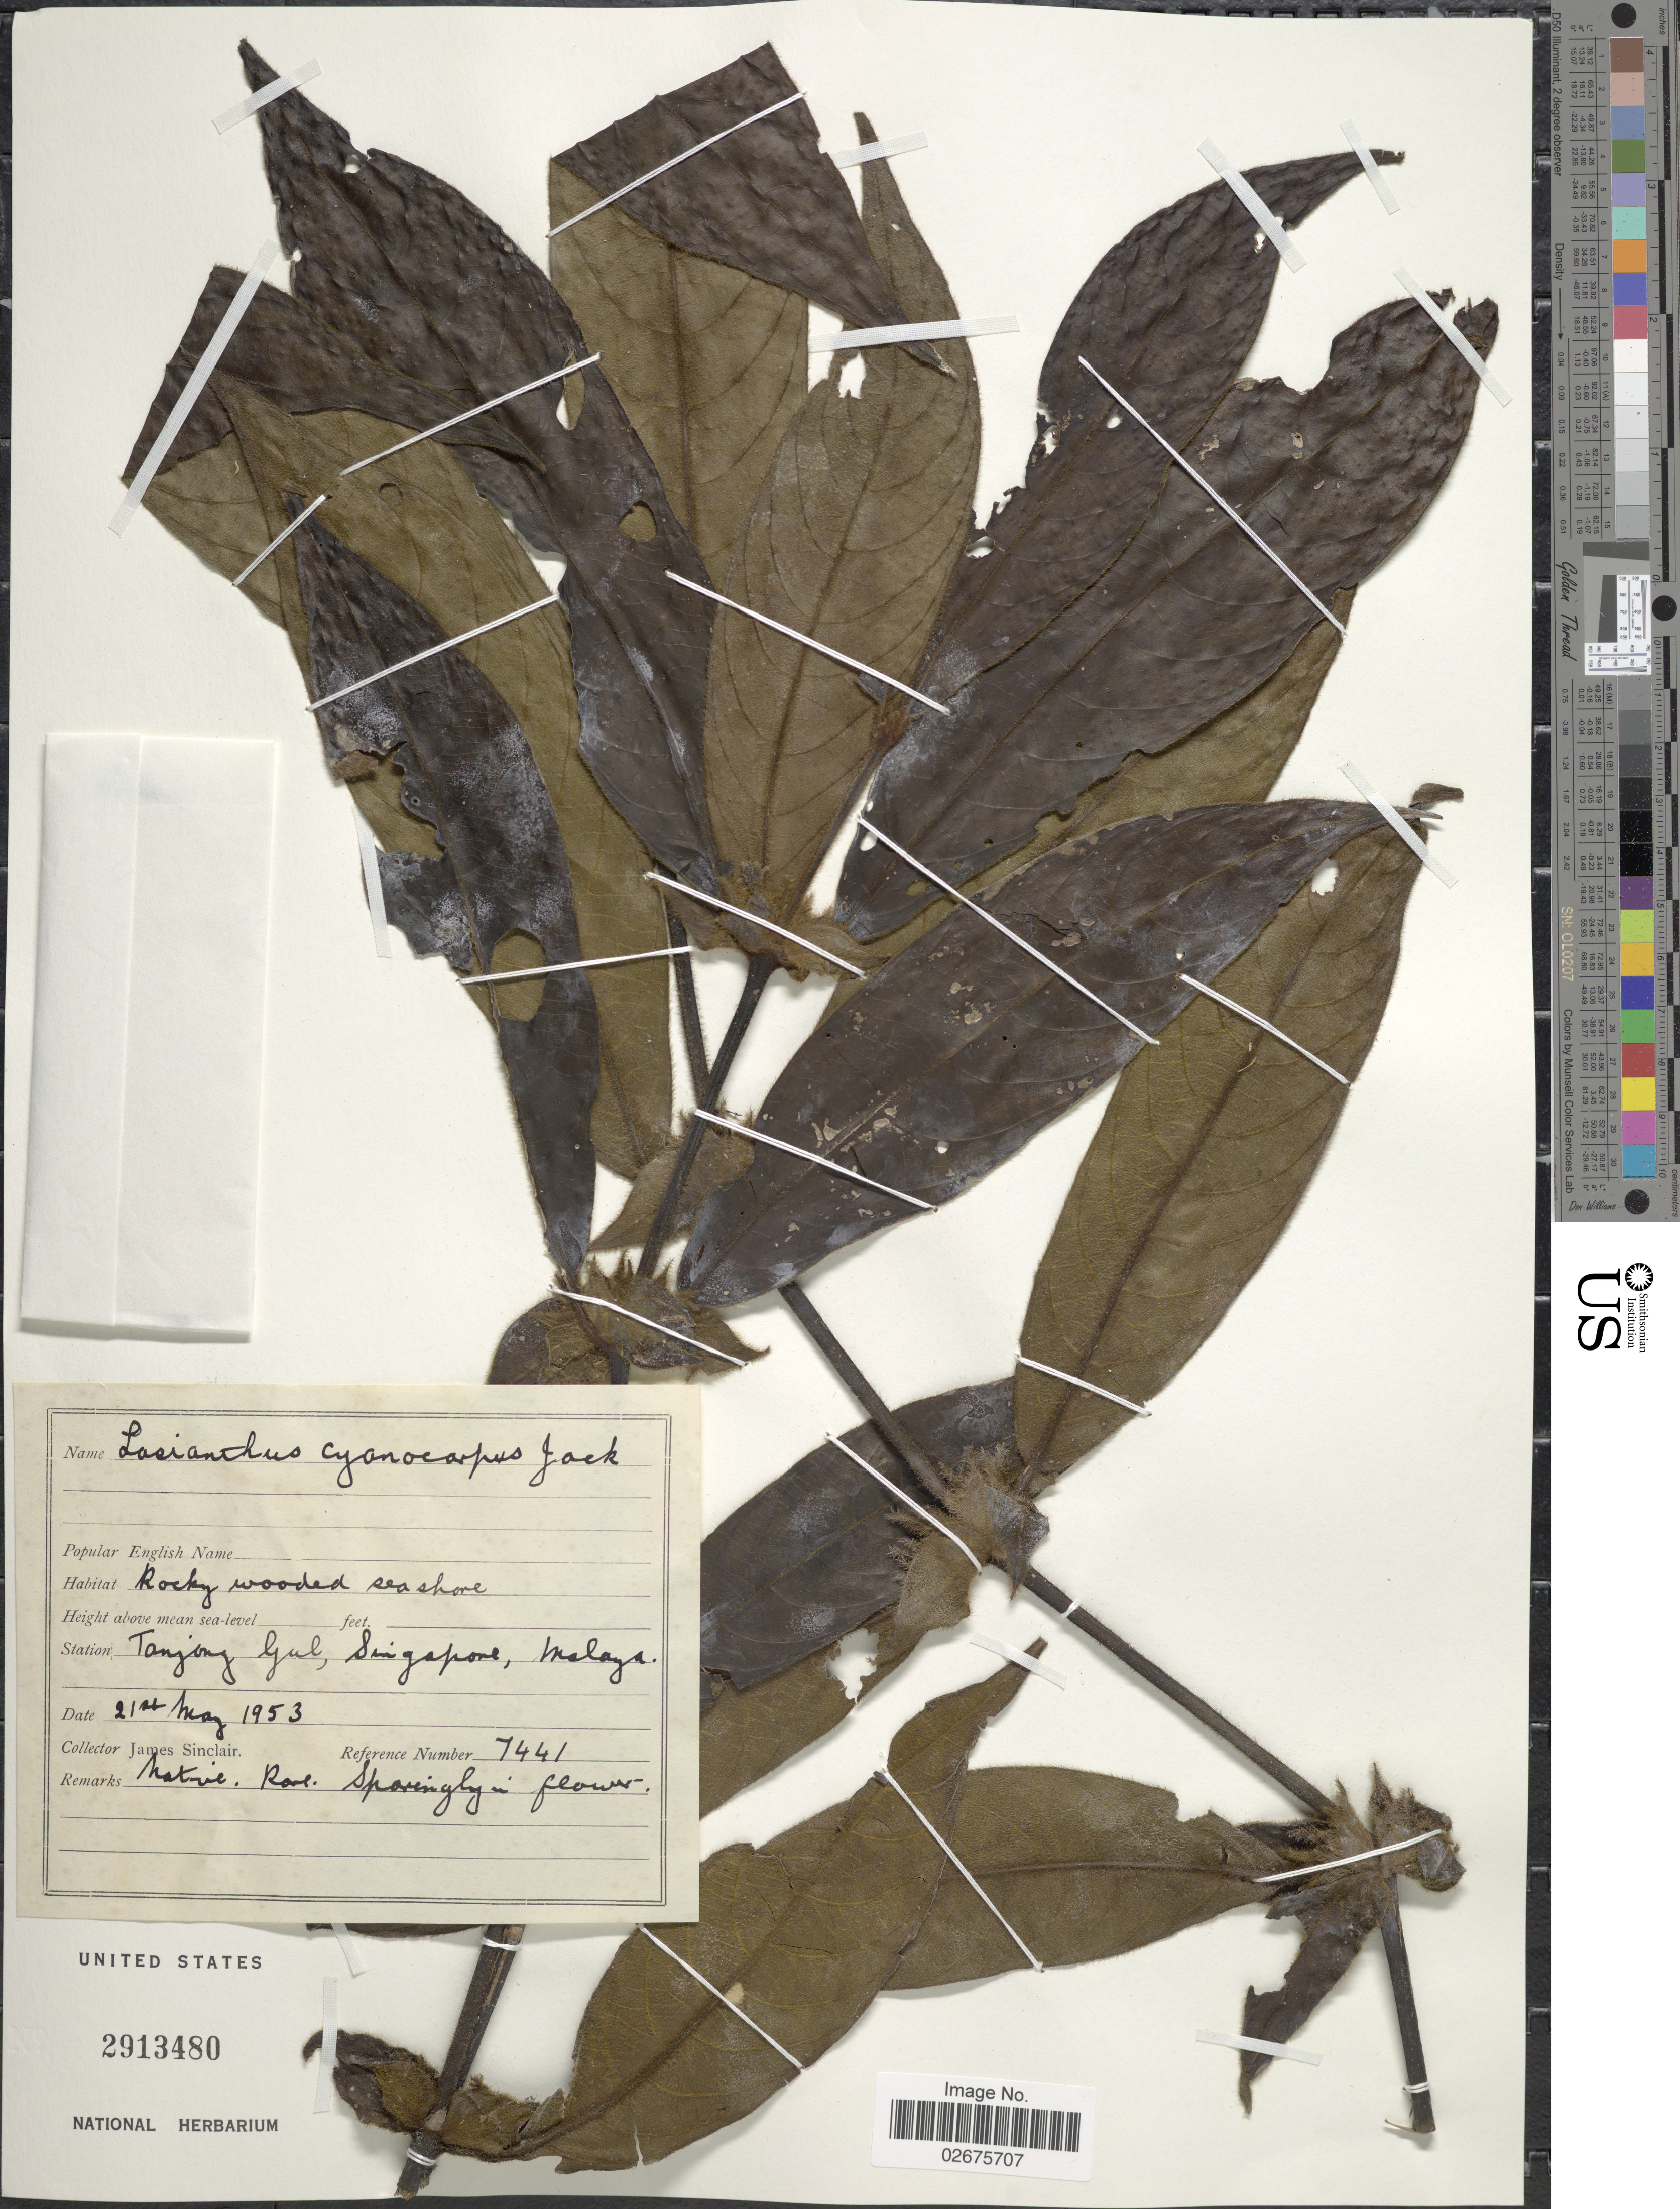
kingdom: Plantae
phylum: Tracheophyta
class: Magnoliopsida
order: Gentianales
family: Rubiaceae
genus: Lasianthus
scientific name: Lasianthus cyanocarpus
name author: Jack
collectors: J. Sinclair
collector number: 7441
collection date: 1953-05-21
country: Singapore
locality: Tanjong Gul, Singapore, Malaya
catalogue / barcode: US 2913480